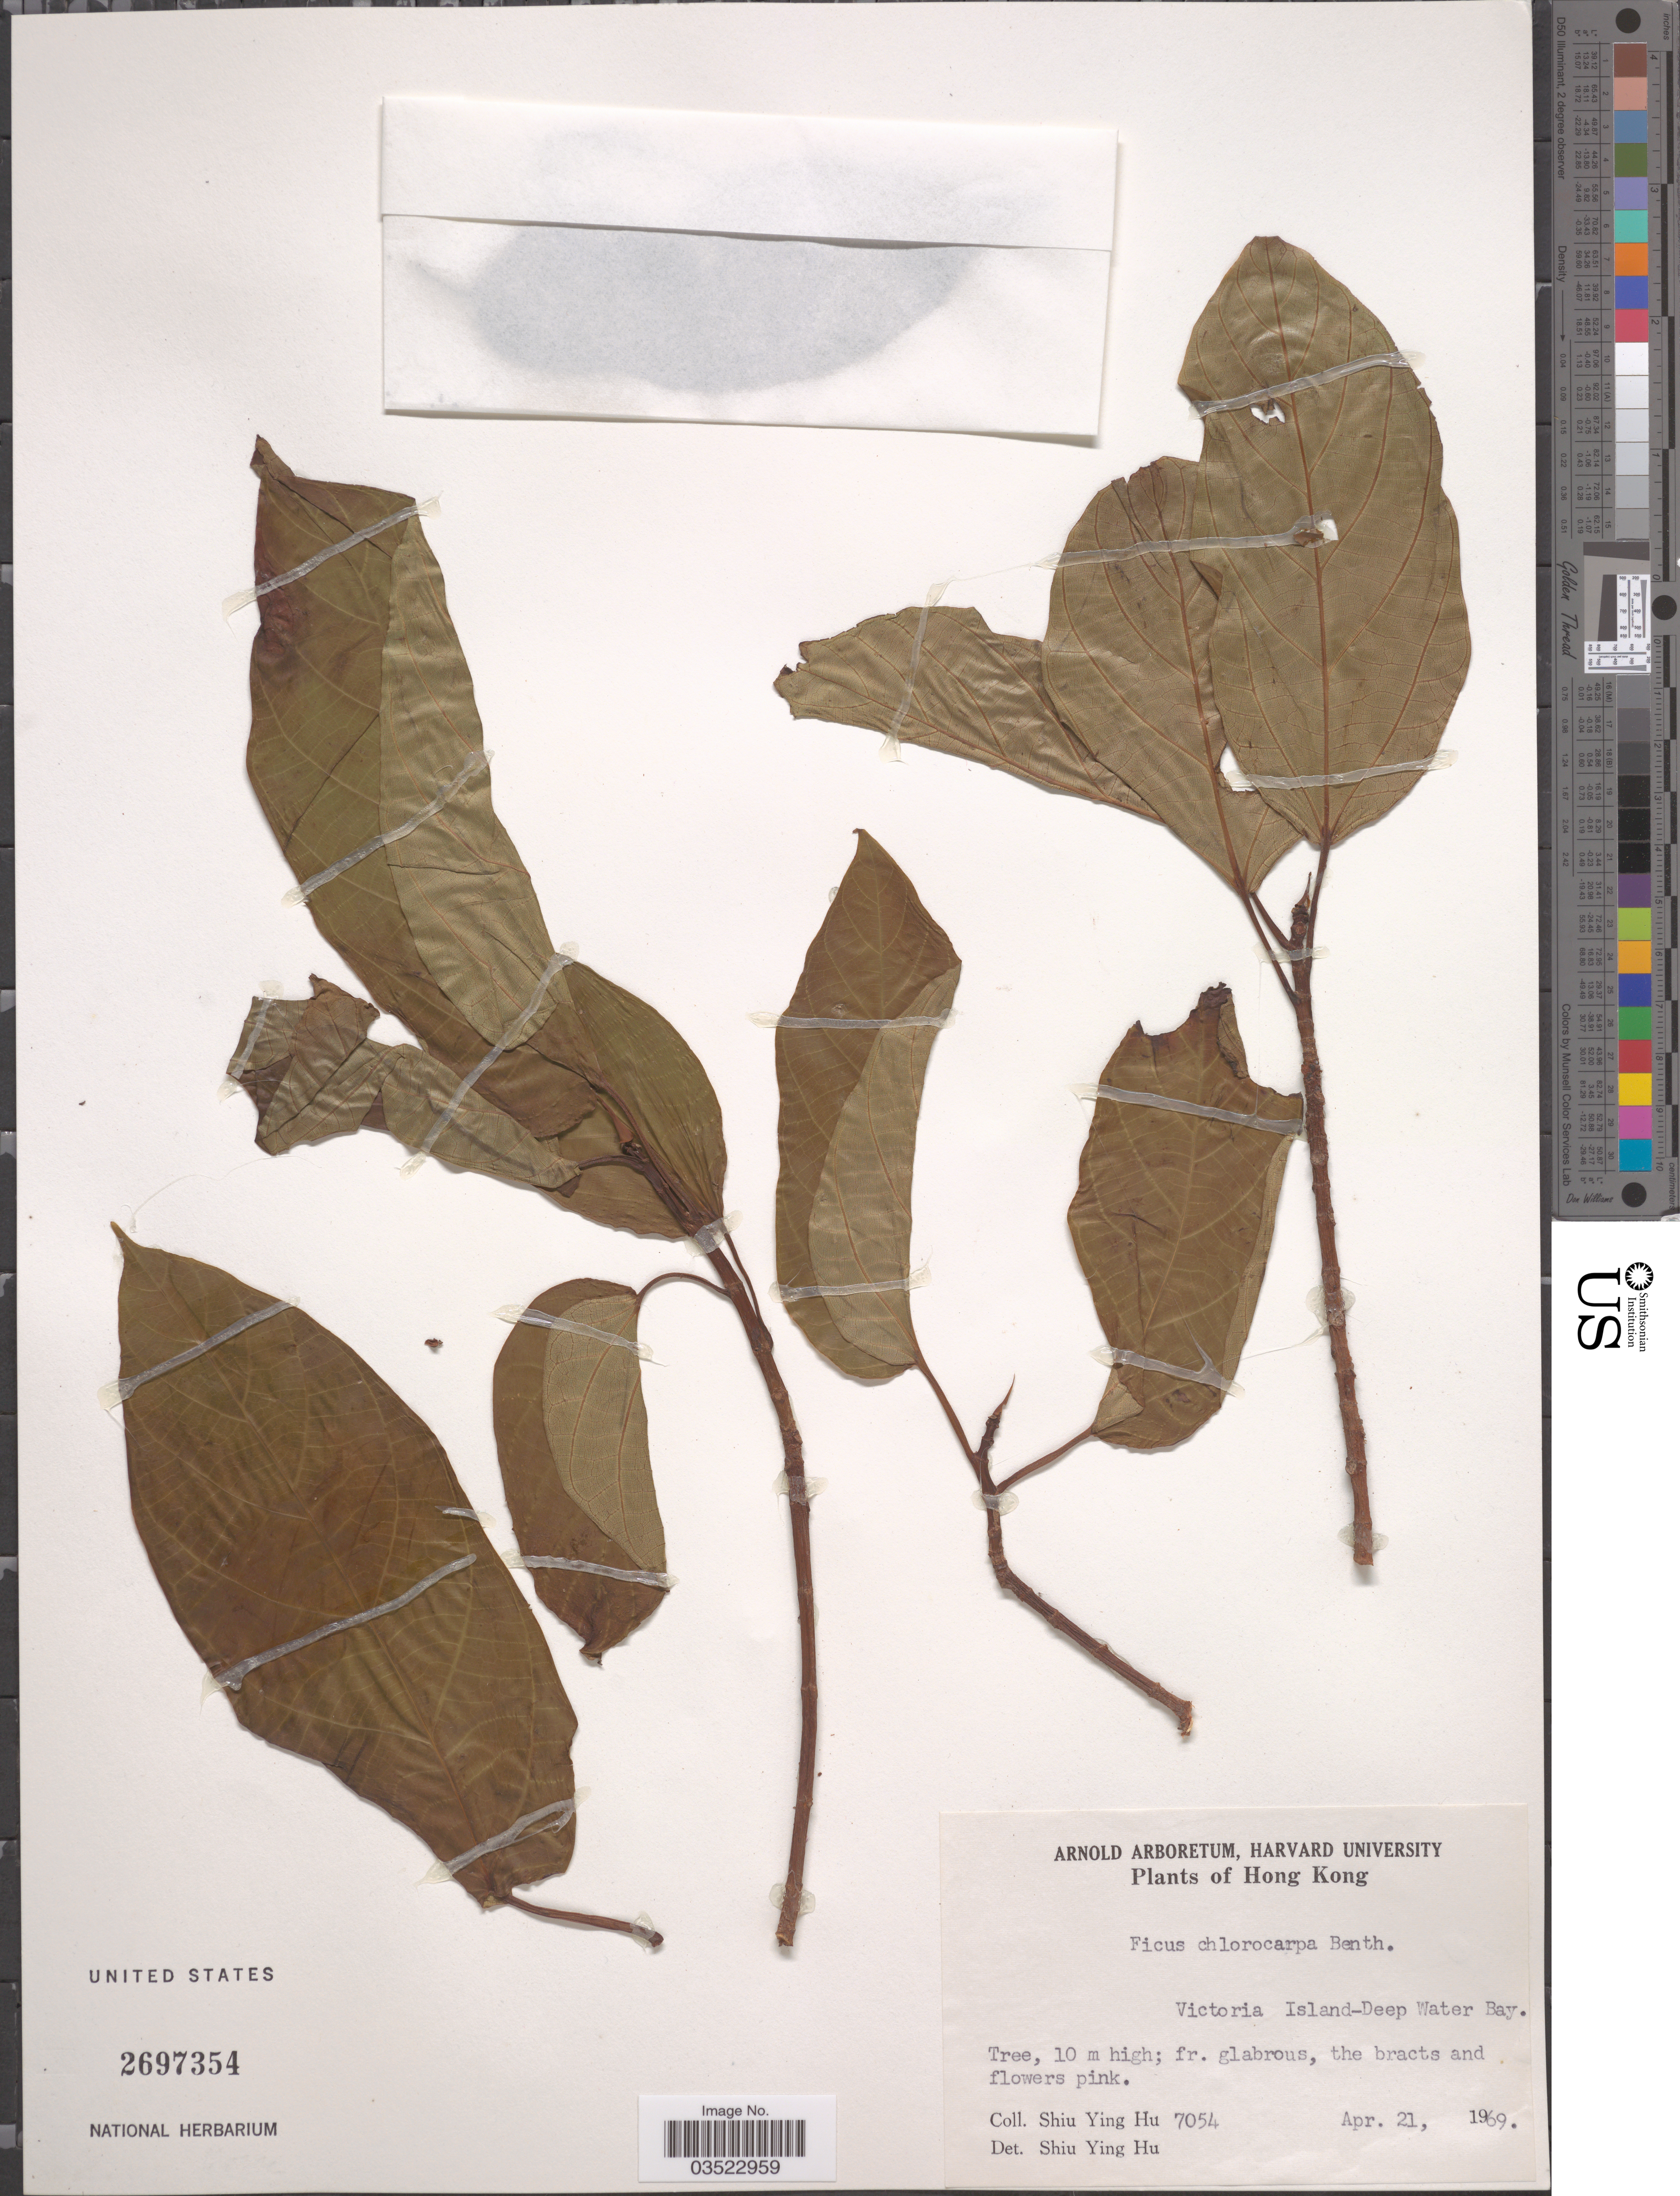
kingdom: Plantae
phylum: Tracheophyta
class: Magnoliopsida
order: Rosales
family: Moraceae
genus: Ficus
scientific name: Ficus variegata var. chlorocarpa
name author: King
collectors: S. Y. Hu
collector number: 7054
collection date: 1969-04-21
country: China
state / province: Hong Kong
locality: Victoria Island-Deep Water Bay.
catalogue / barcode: US 2697354